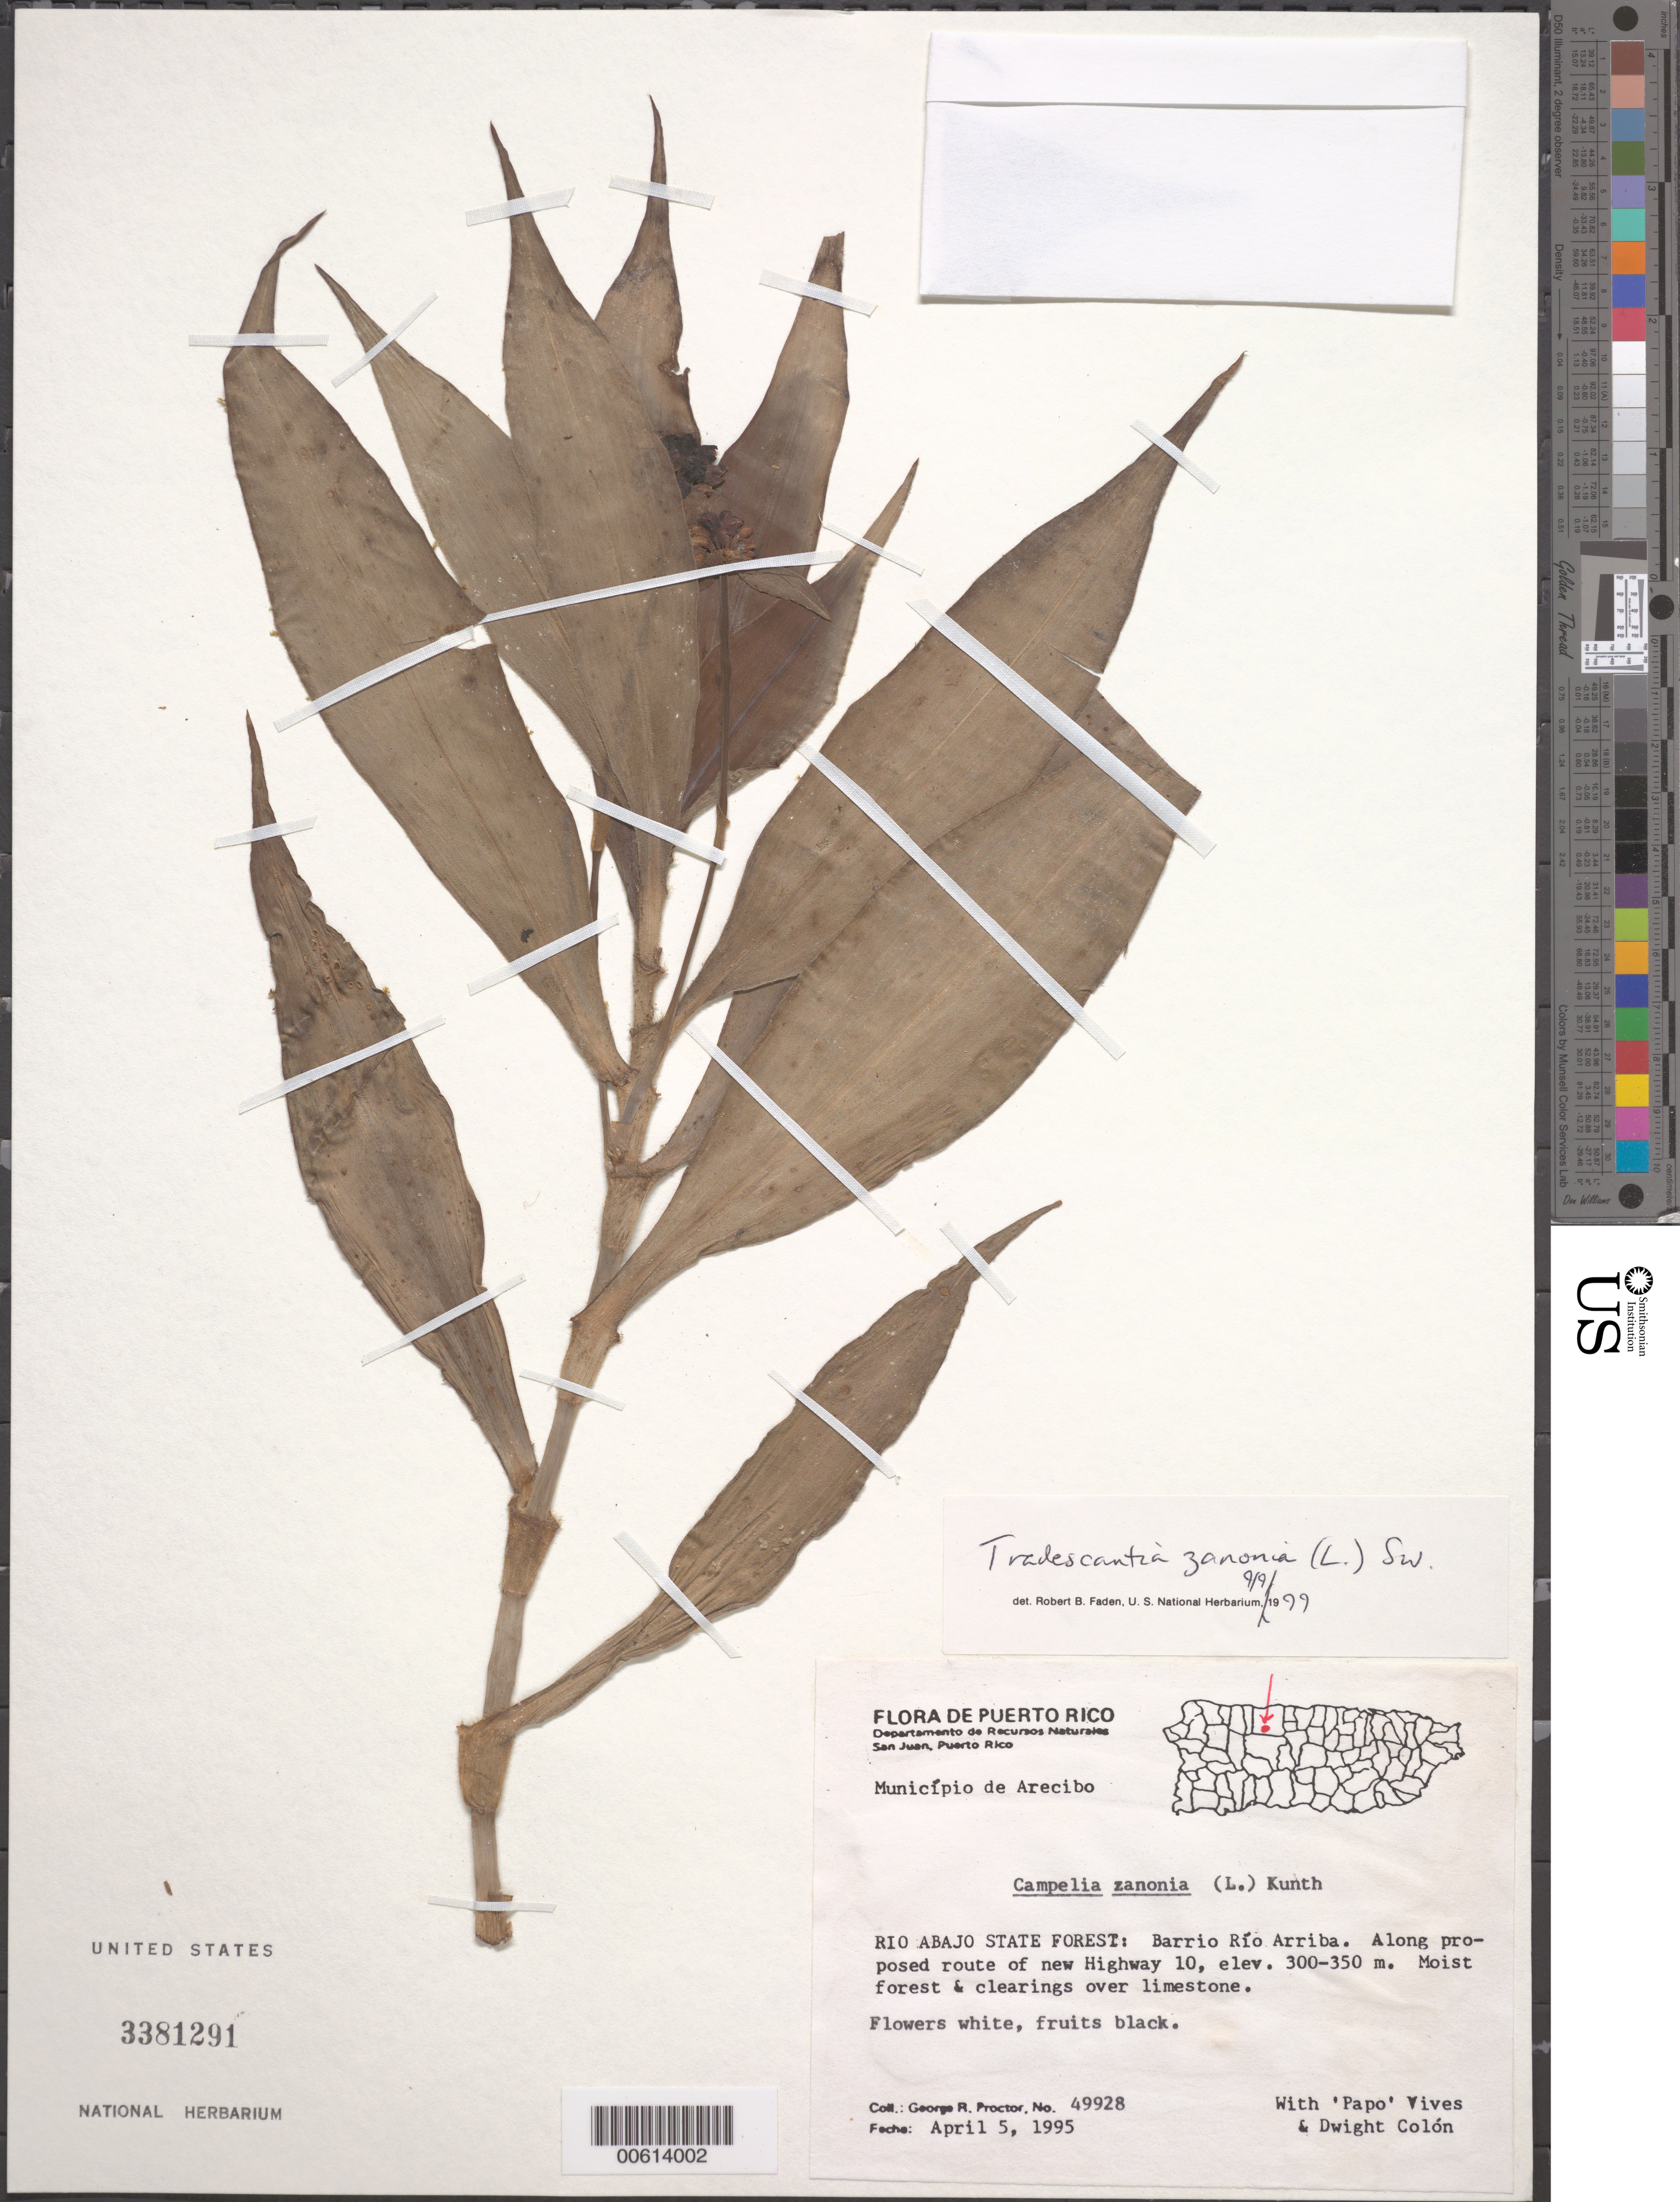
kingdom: Plantae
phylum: Tracheophyta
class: Liliopsida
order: Commelinales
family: Commelinaceae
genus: Tradescantia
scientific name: Tradescantia zanonia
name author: (L.) Sw.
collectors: G. R. Proctor, P. Vines & D. Colon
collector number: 49928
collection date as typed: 05 Apr 1995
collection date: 1995-04-05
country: Puerto Rico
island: Greater Antilles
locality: Rio abajo state forest, barrio rio arriba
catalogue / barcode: US 3381291